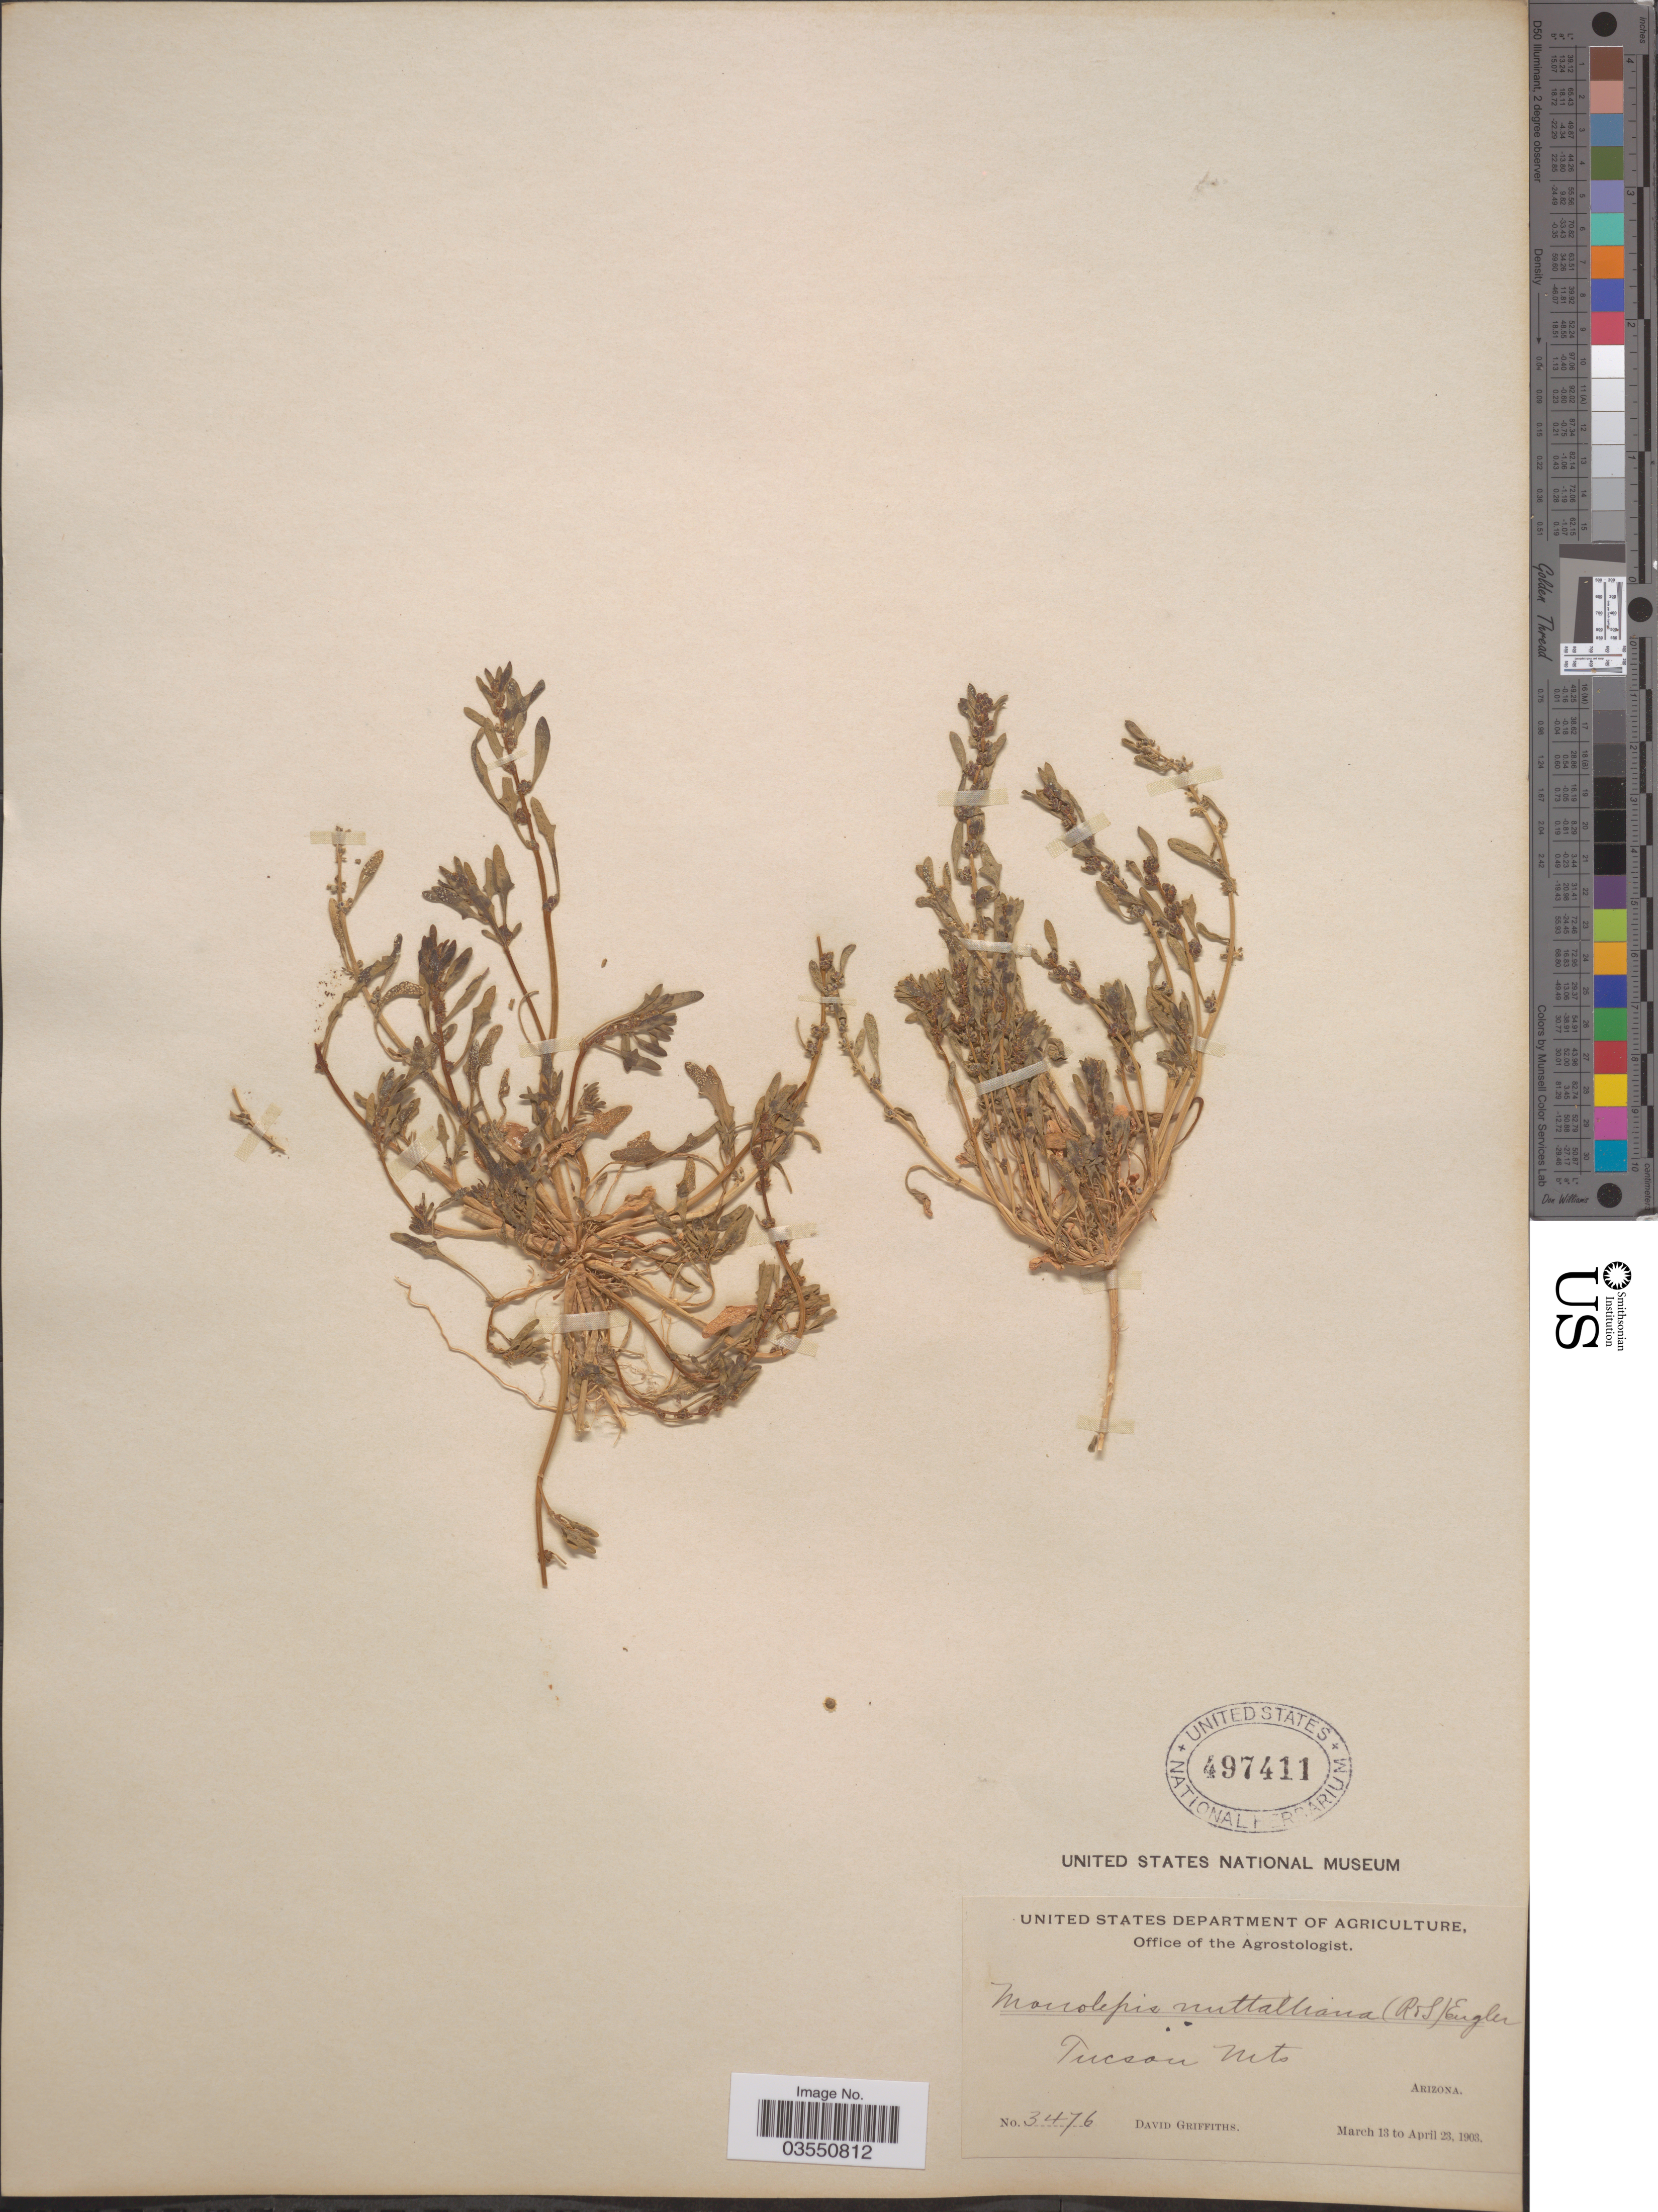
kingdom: Plantae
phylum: Tracheophyta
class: Magnoliopsida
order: Caryophyllales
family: Amaranthaceae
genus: Blitum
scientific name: Blitum nuttallianum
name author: Schult.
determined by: U.S. National Herbarium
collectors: D. Griffiths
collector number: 3476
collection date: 1903-03-13/1903-04-23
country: United States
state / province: Arizona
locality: Tucson Mts.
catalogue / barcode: US 497411